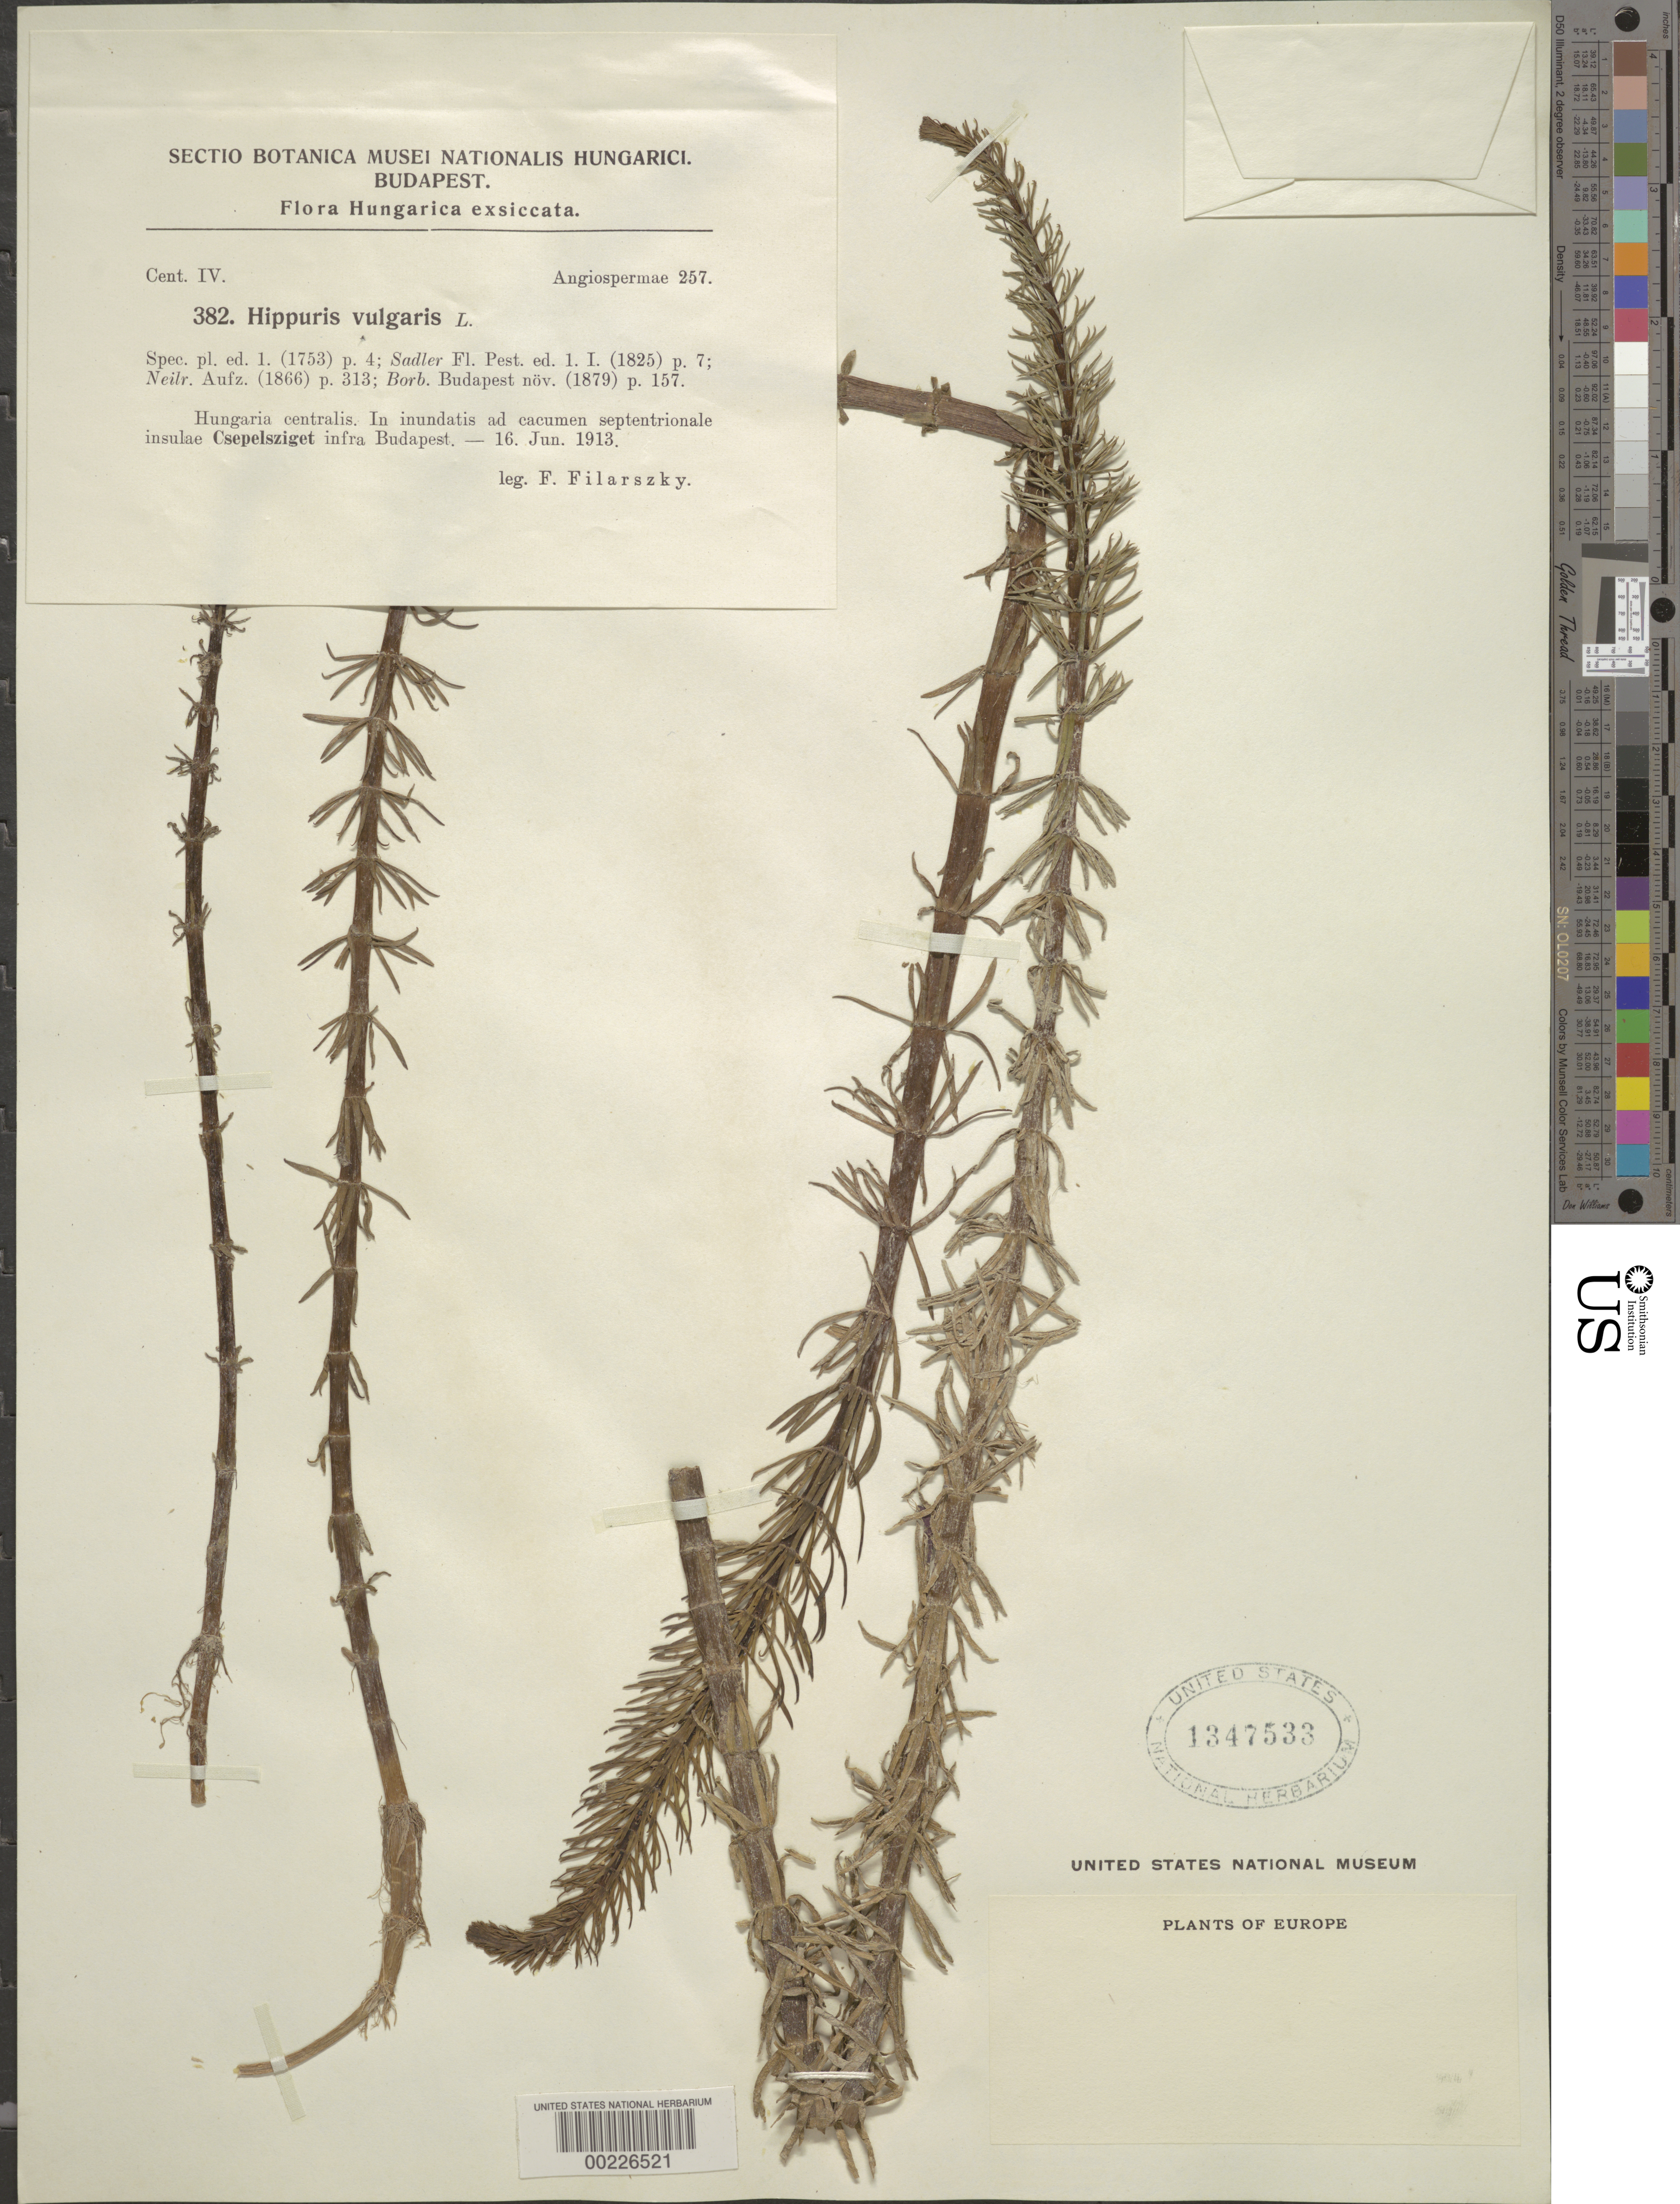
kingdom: Plantae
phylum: Tracheophyta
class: Magnoliopsida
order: Lamiales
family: Plantaginaceae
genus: Hippuris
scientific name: Hippuris vulgaris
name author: L.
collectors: F. Filarszky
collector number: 382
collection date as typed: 16 Jun 1913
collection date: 1913-06-16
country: Hungary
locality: Northern island csepelsziget below budapest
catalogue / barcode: US 1347533